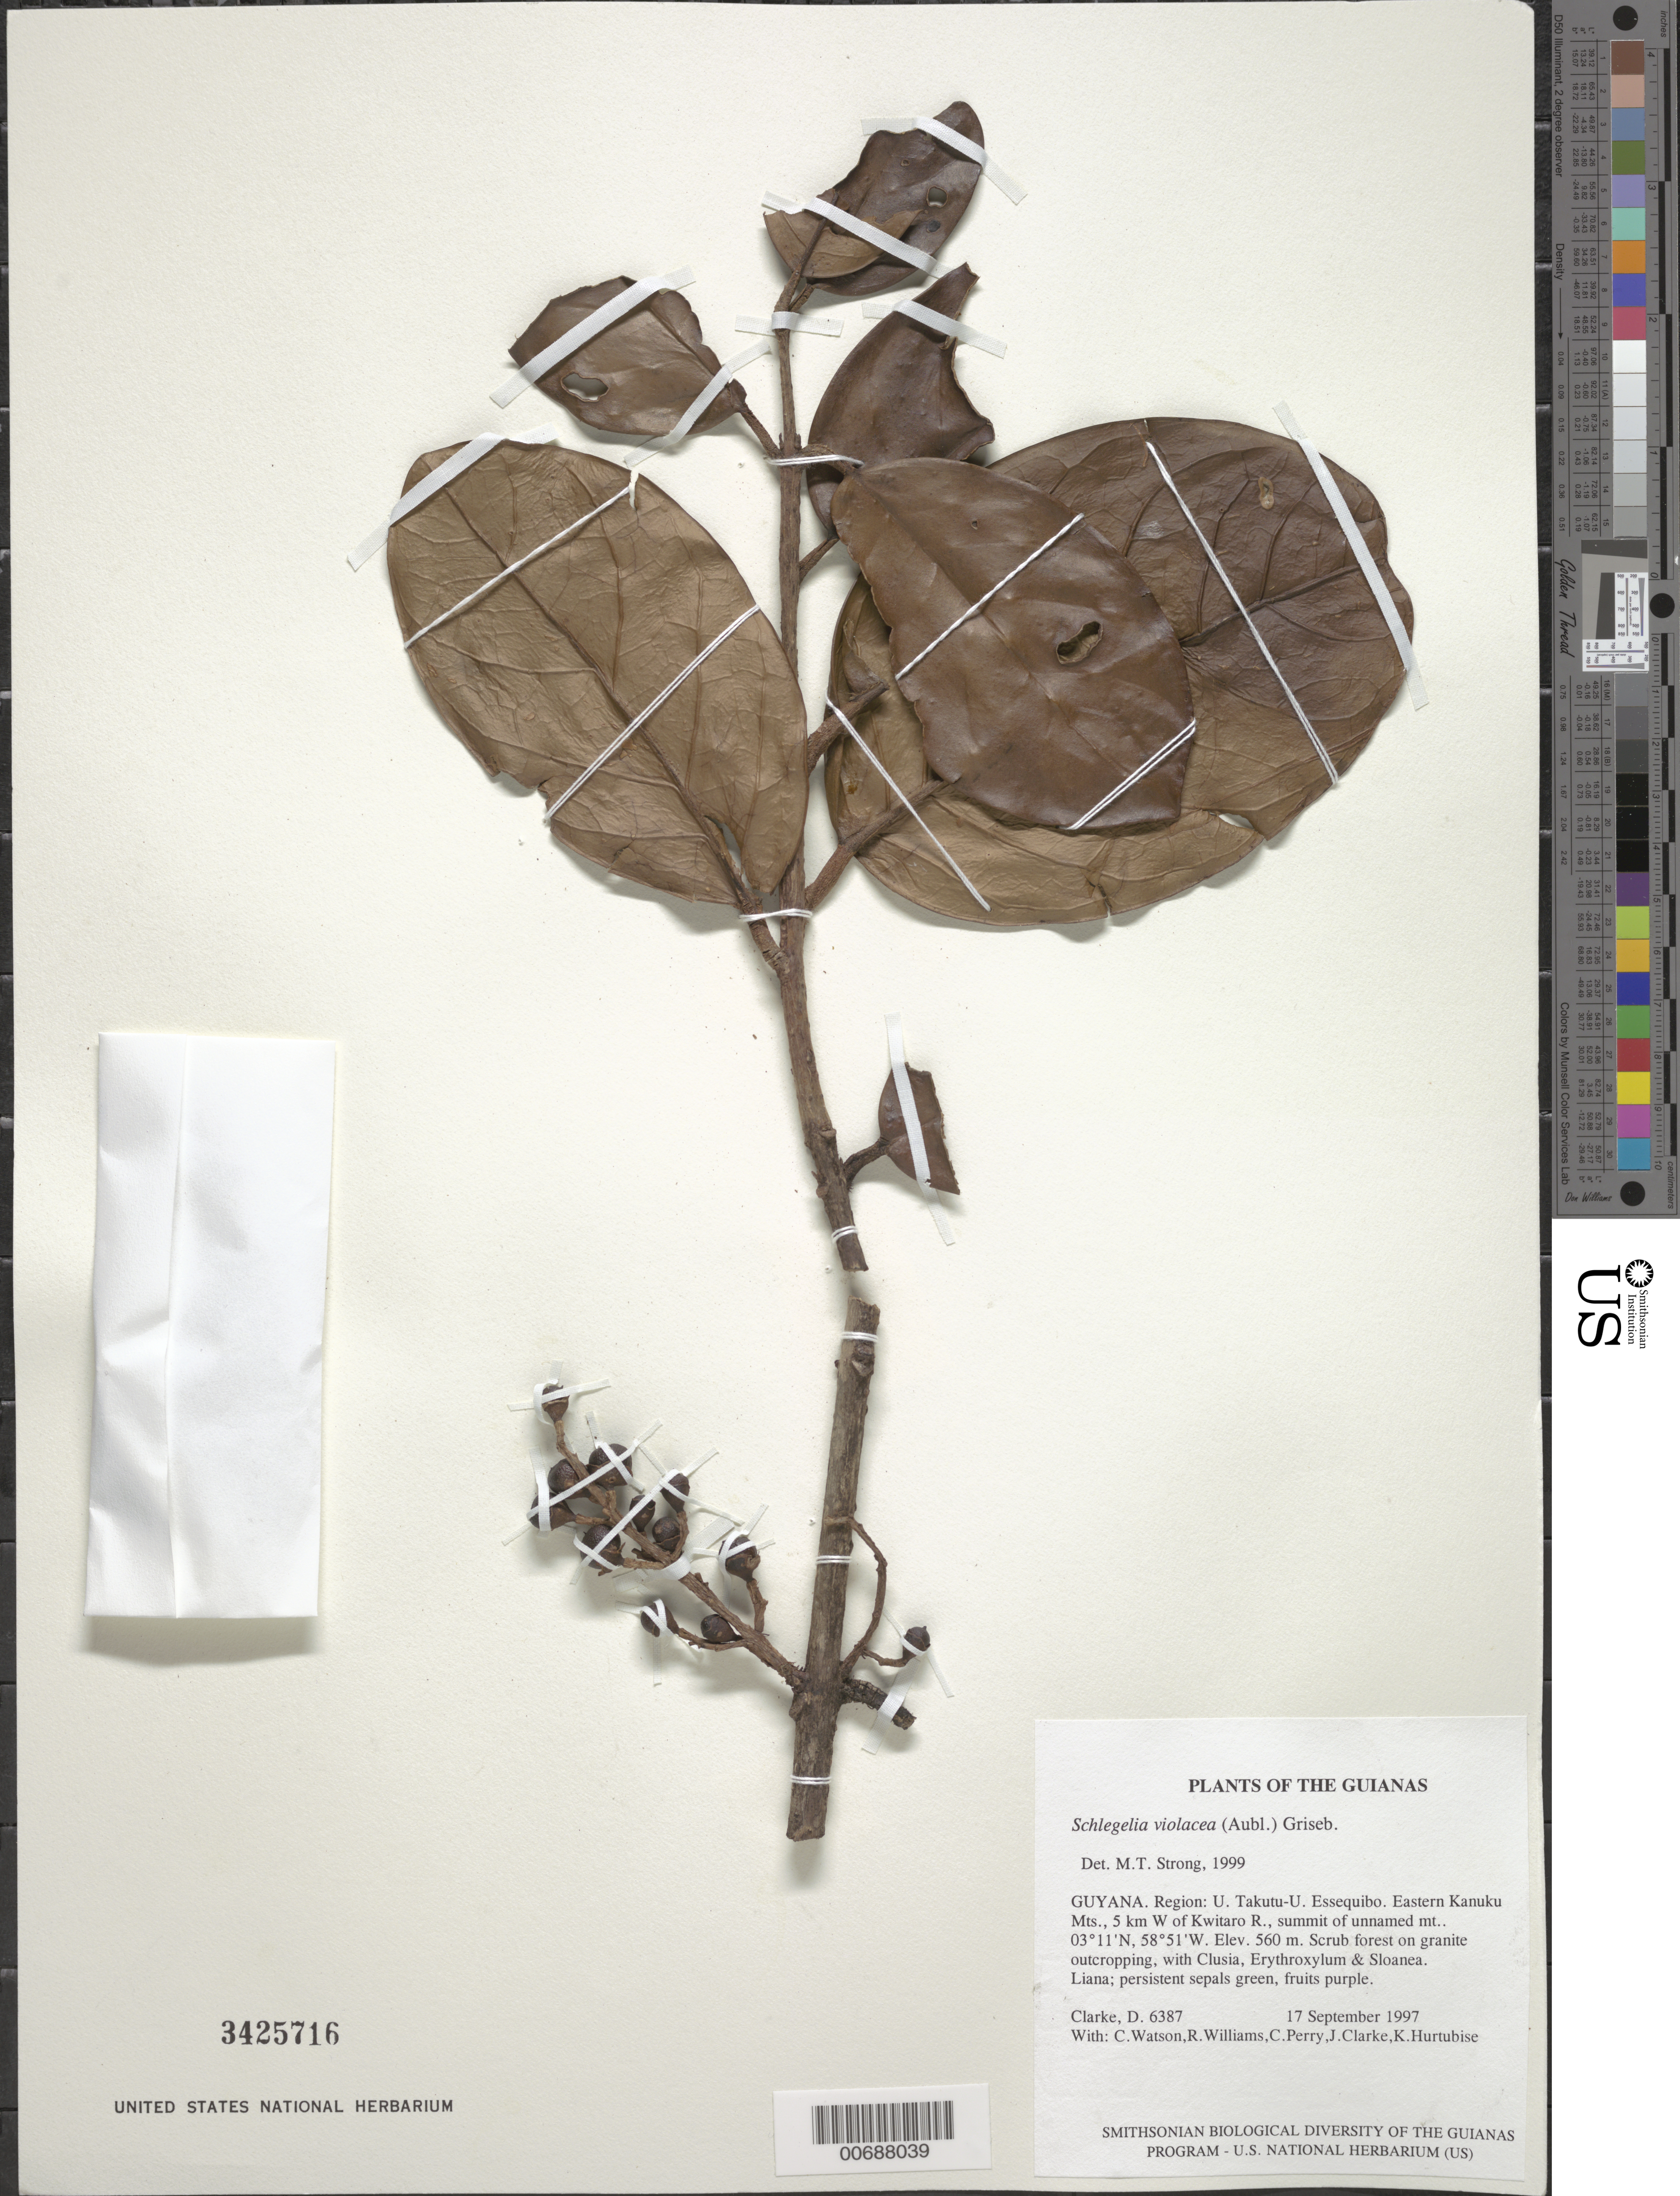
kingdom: Plantae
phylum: Tracheophyta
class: Magnoliopsida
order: Lamiales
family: Schlegeliaceae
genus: Schlegelia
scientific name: Schlegelia violacea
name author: (Aubl.) Griseb.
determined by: Strong, M. T., (US), Smithsonian Institution - National Museum of Natural History (UNITED STATES)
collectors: H. D. Clarke, C. Watson, R. Williams, C. Perry, J. Clarke & K. Hurtubise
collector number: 6387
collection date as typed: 17 September 1997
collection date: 1997-09-17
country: Guyana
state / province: U. Takutu-U. Essequibo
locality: Eastern Kanuku Mts., 5 km W of Kwitaro R., summit of unnamed mt.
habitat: Scrub forest on granite outcropping, with Clusia, Erythroxylum & Sloanea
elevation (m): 560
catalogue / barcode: US 3425716